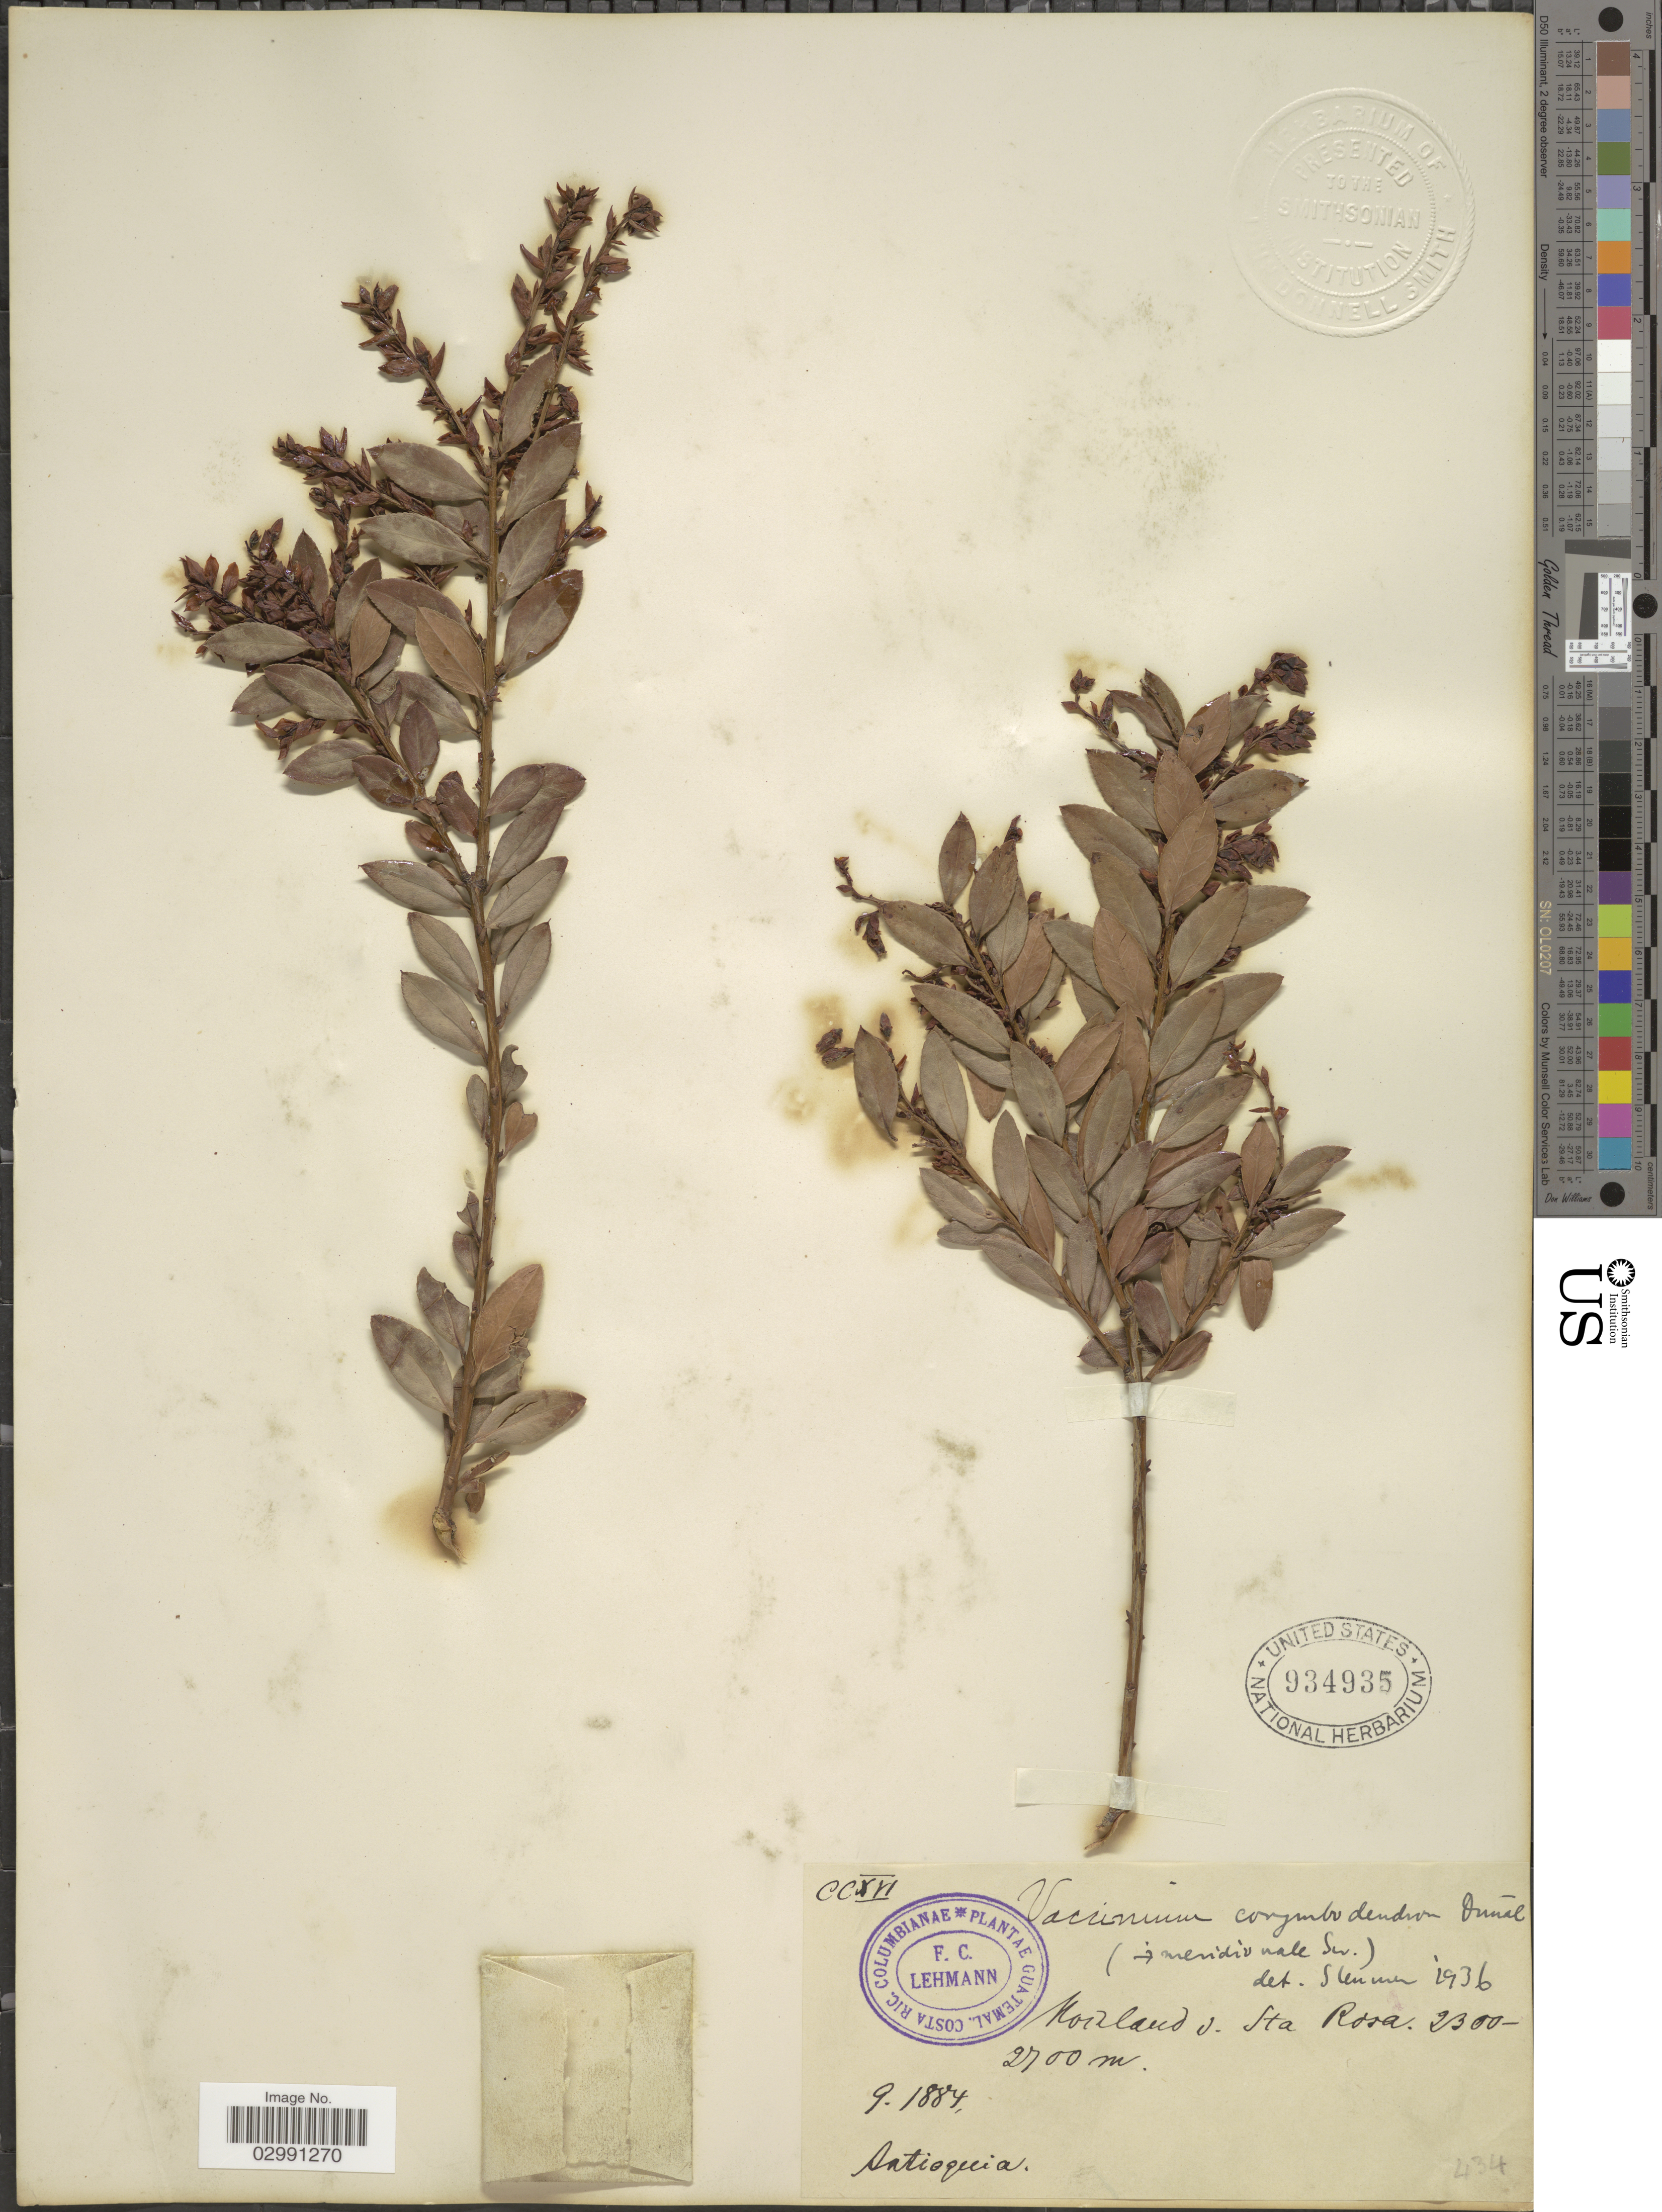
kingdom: Plantae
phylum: Tracheophyta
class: Magnoliopsida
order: Ericales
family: Ericaceae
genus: Vaccinium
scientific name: Vaccinium corymbodendron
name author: Dunal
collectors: F. C. Lehmann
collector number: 434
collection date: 1884-09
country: Colombia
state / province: Antioquia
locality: Nordland d. Sta Rosa.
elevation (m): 2300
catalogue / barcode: US 934935